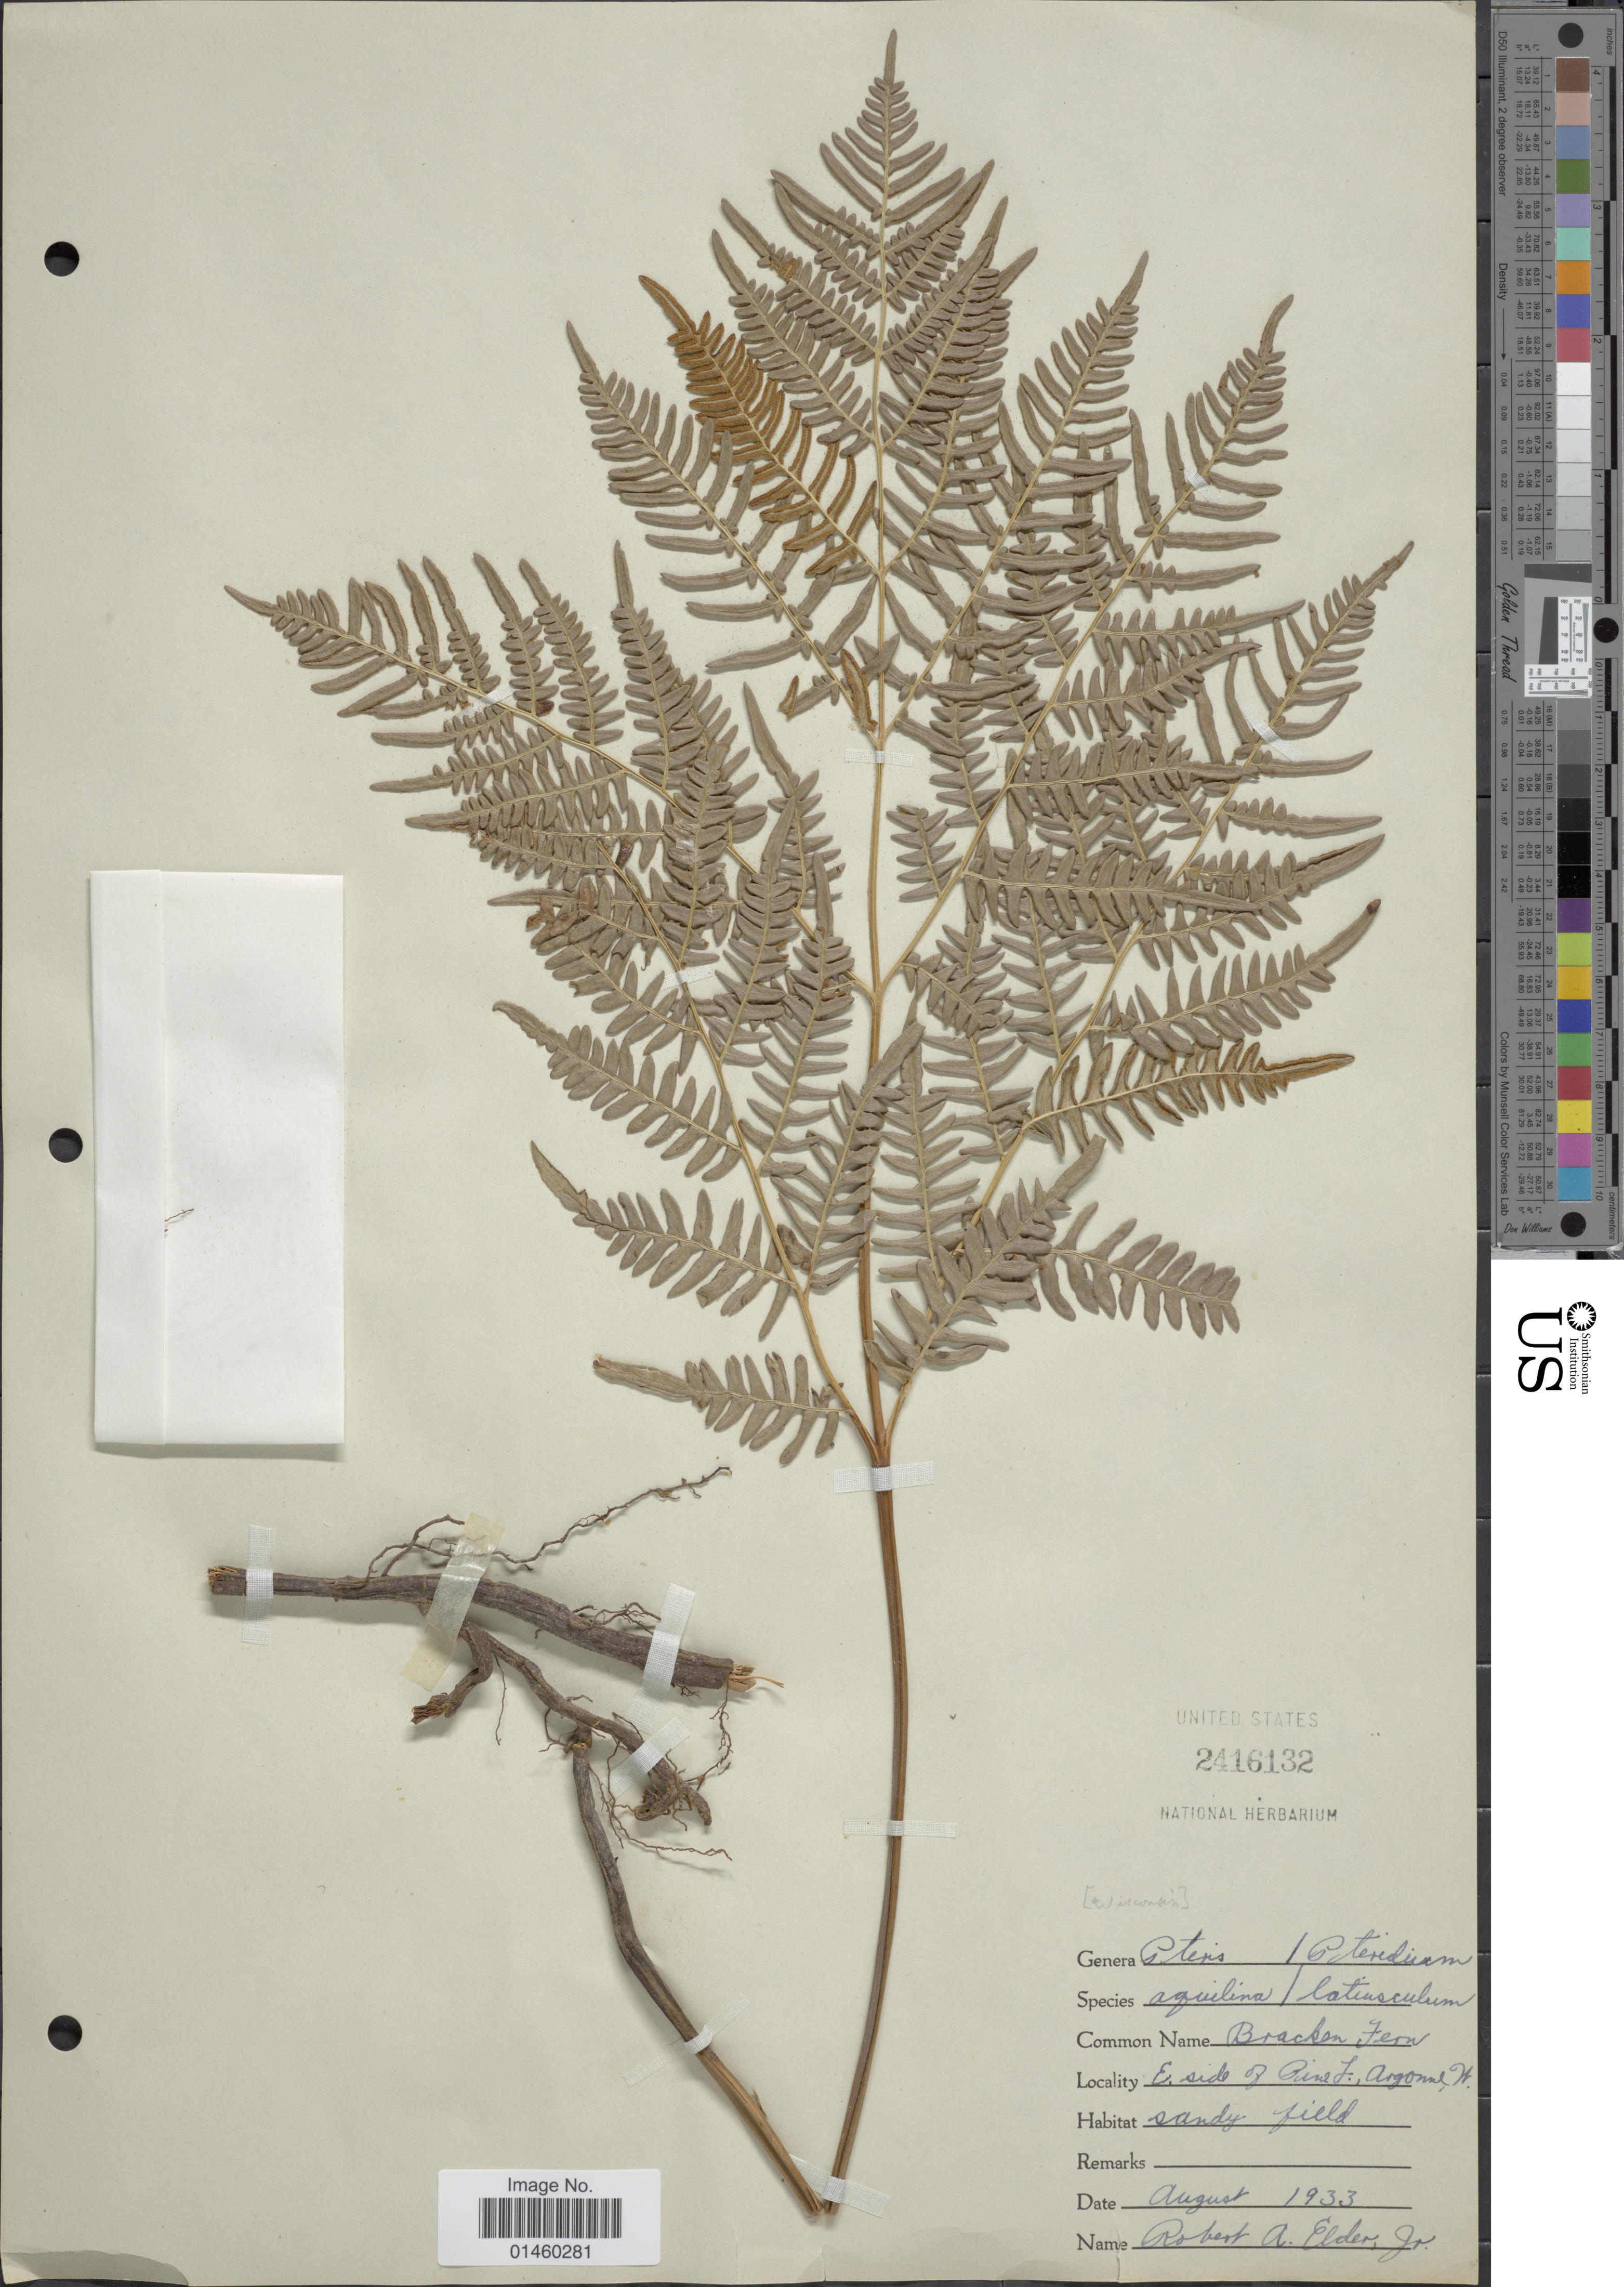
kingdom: Plantae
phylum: Tracheophyta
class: Polypodiopsida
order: Polypodiales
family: Dennstaedtiaceae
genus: Pteridium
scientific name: Pteridium aquilinum var. latiusculum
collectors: R. Elder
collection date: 1933-08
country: United States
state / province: Wisconsin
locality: E. side of Pine F., Argonne, Wis.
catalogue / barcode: US 2416132